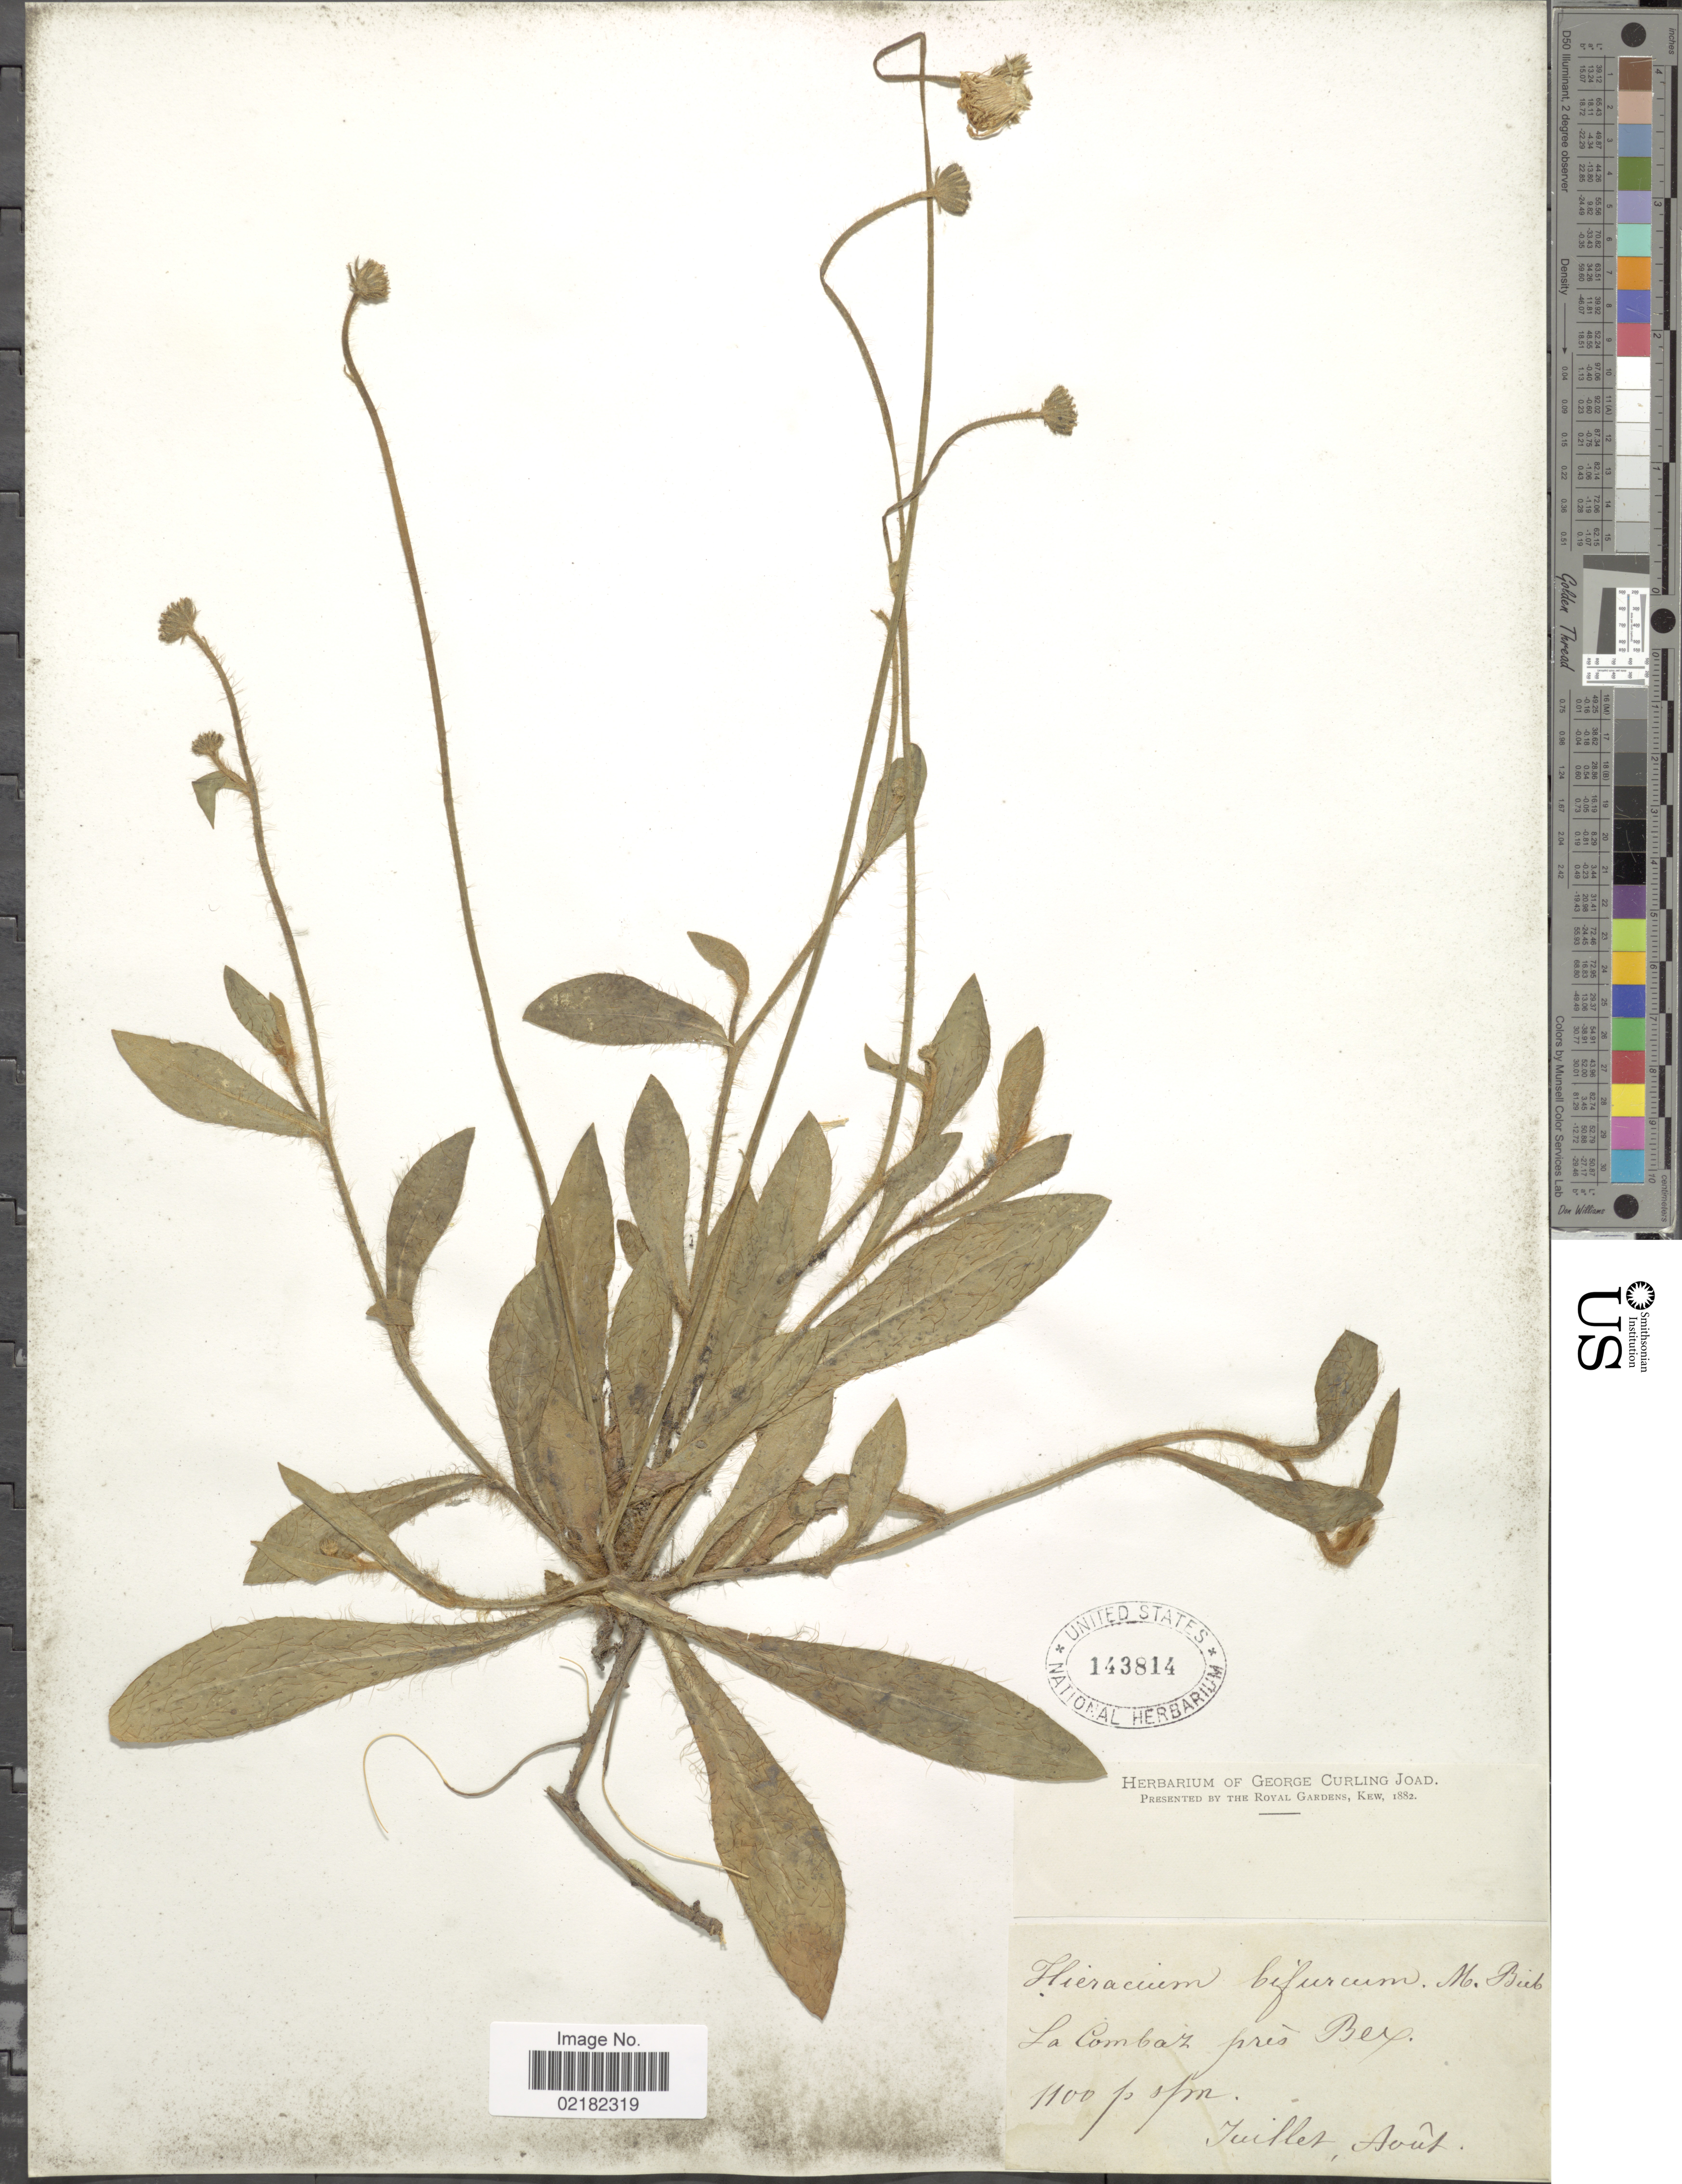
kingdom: Plantae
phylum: Tracheophyta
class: Magnoliopsida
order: Asterales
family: Asteraceae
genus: Pilosella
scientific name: Pilosella bifurca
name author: (M. Bieb.) F.W. Schultz & Sch. Bip.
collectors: ex herb. George Curling Joad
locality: La Combaz pres Bex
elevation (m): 335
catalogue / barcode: US 143814